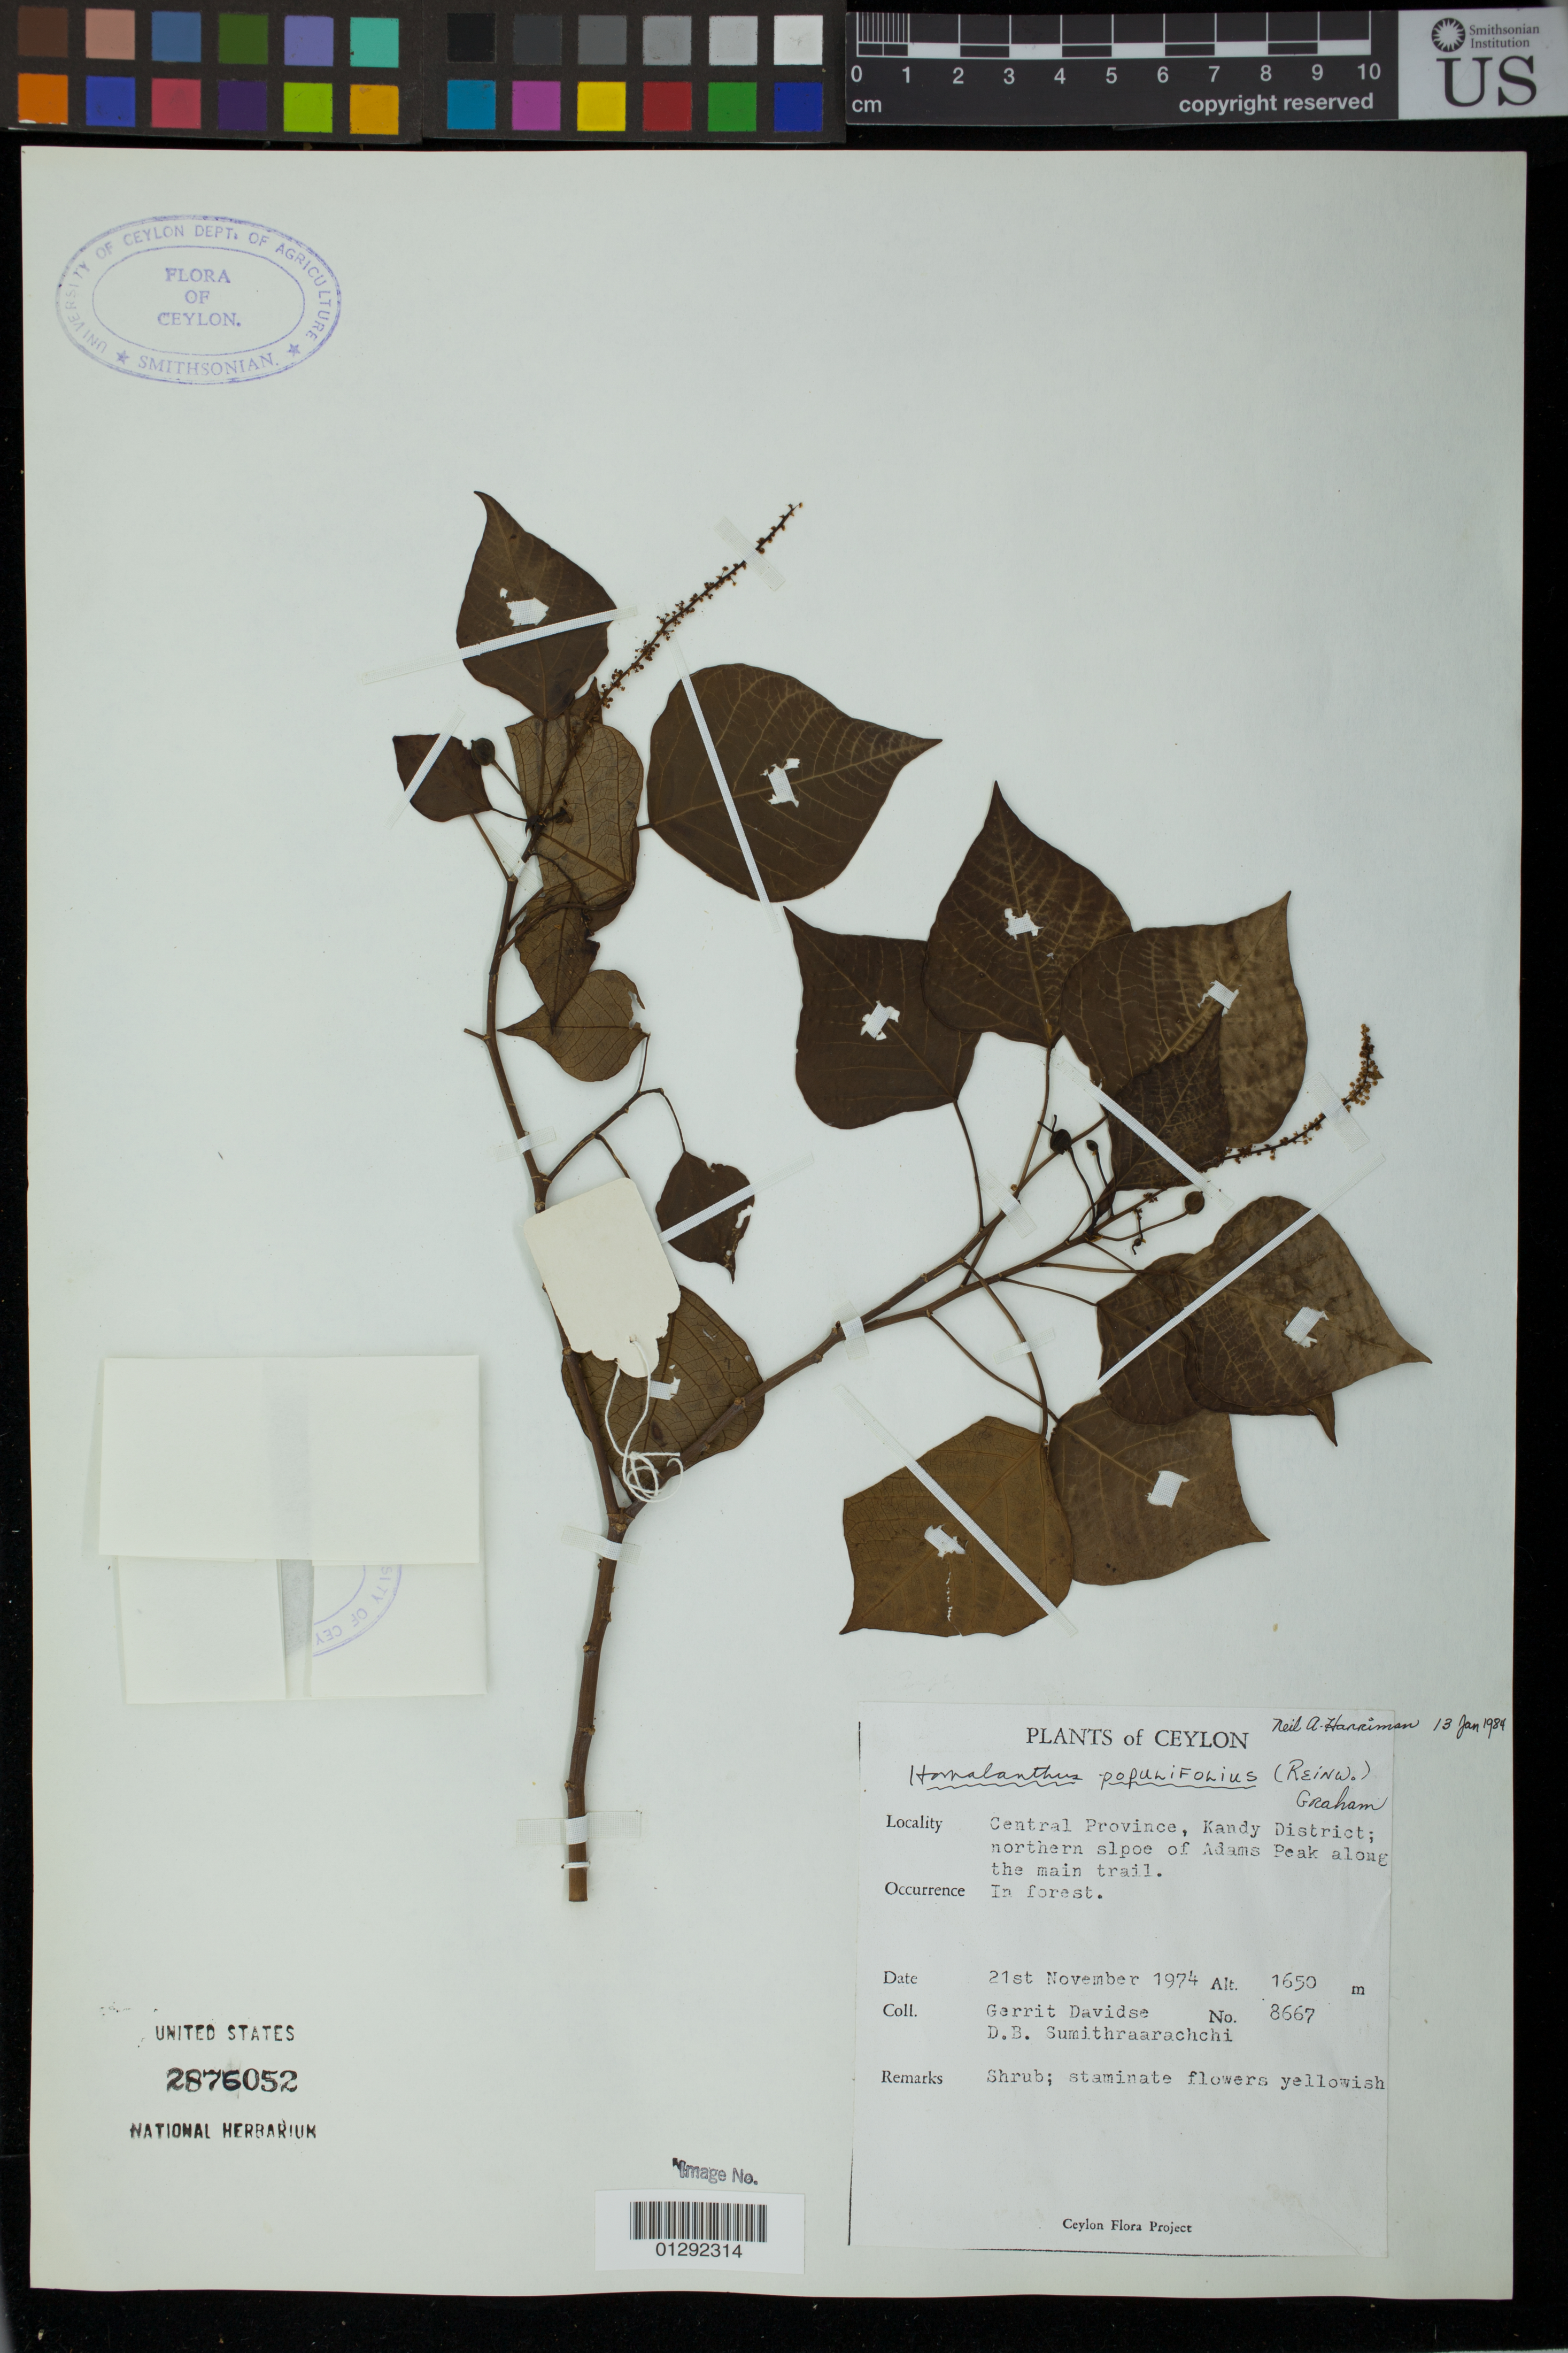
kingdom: Plantae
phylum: Tracheophyta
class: Magnoliopsida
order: Malpighiales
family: Euphorbiaceae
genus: Homalanthus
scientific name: Homalanthus populifolius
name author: Graham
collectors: G. Davidse & D. B. Sumithraarachchi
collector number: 8667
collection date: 1974-11-21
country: Sri Lanka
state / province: Central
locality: Ceylon. Kandy District; northern slope of Adams Peak along the main trail.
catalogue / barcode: US 2876052